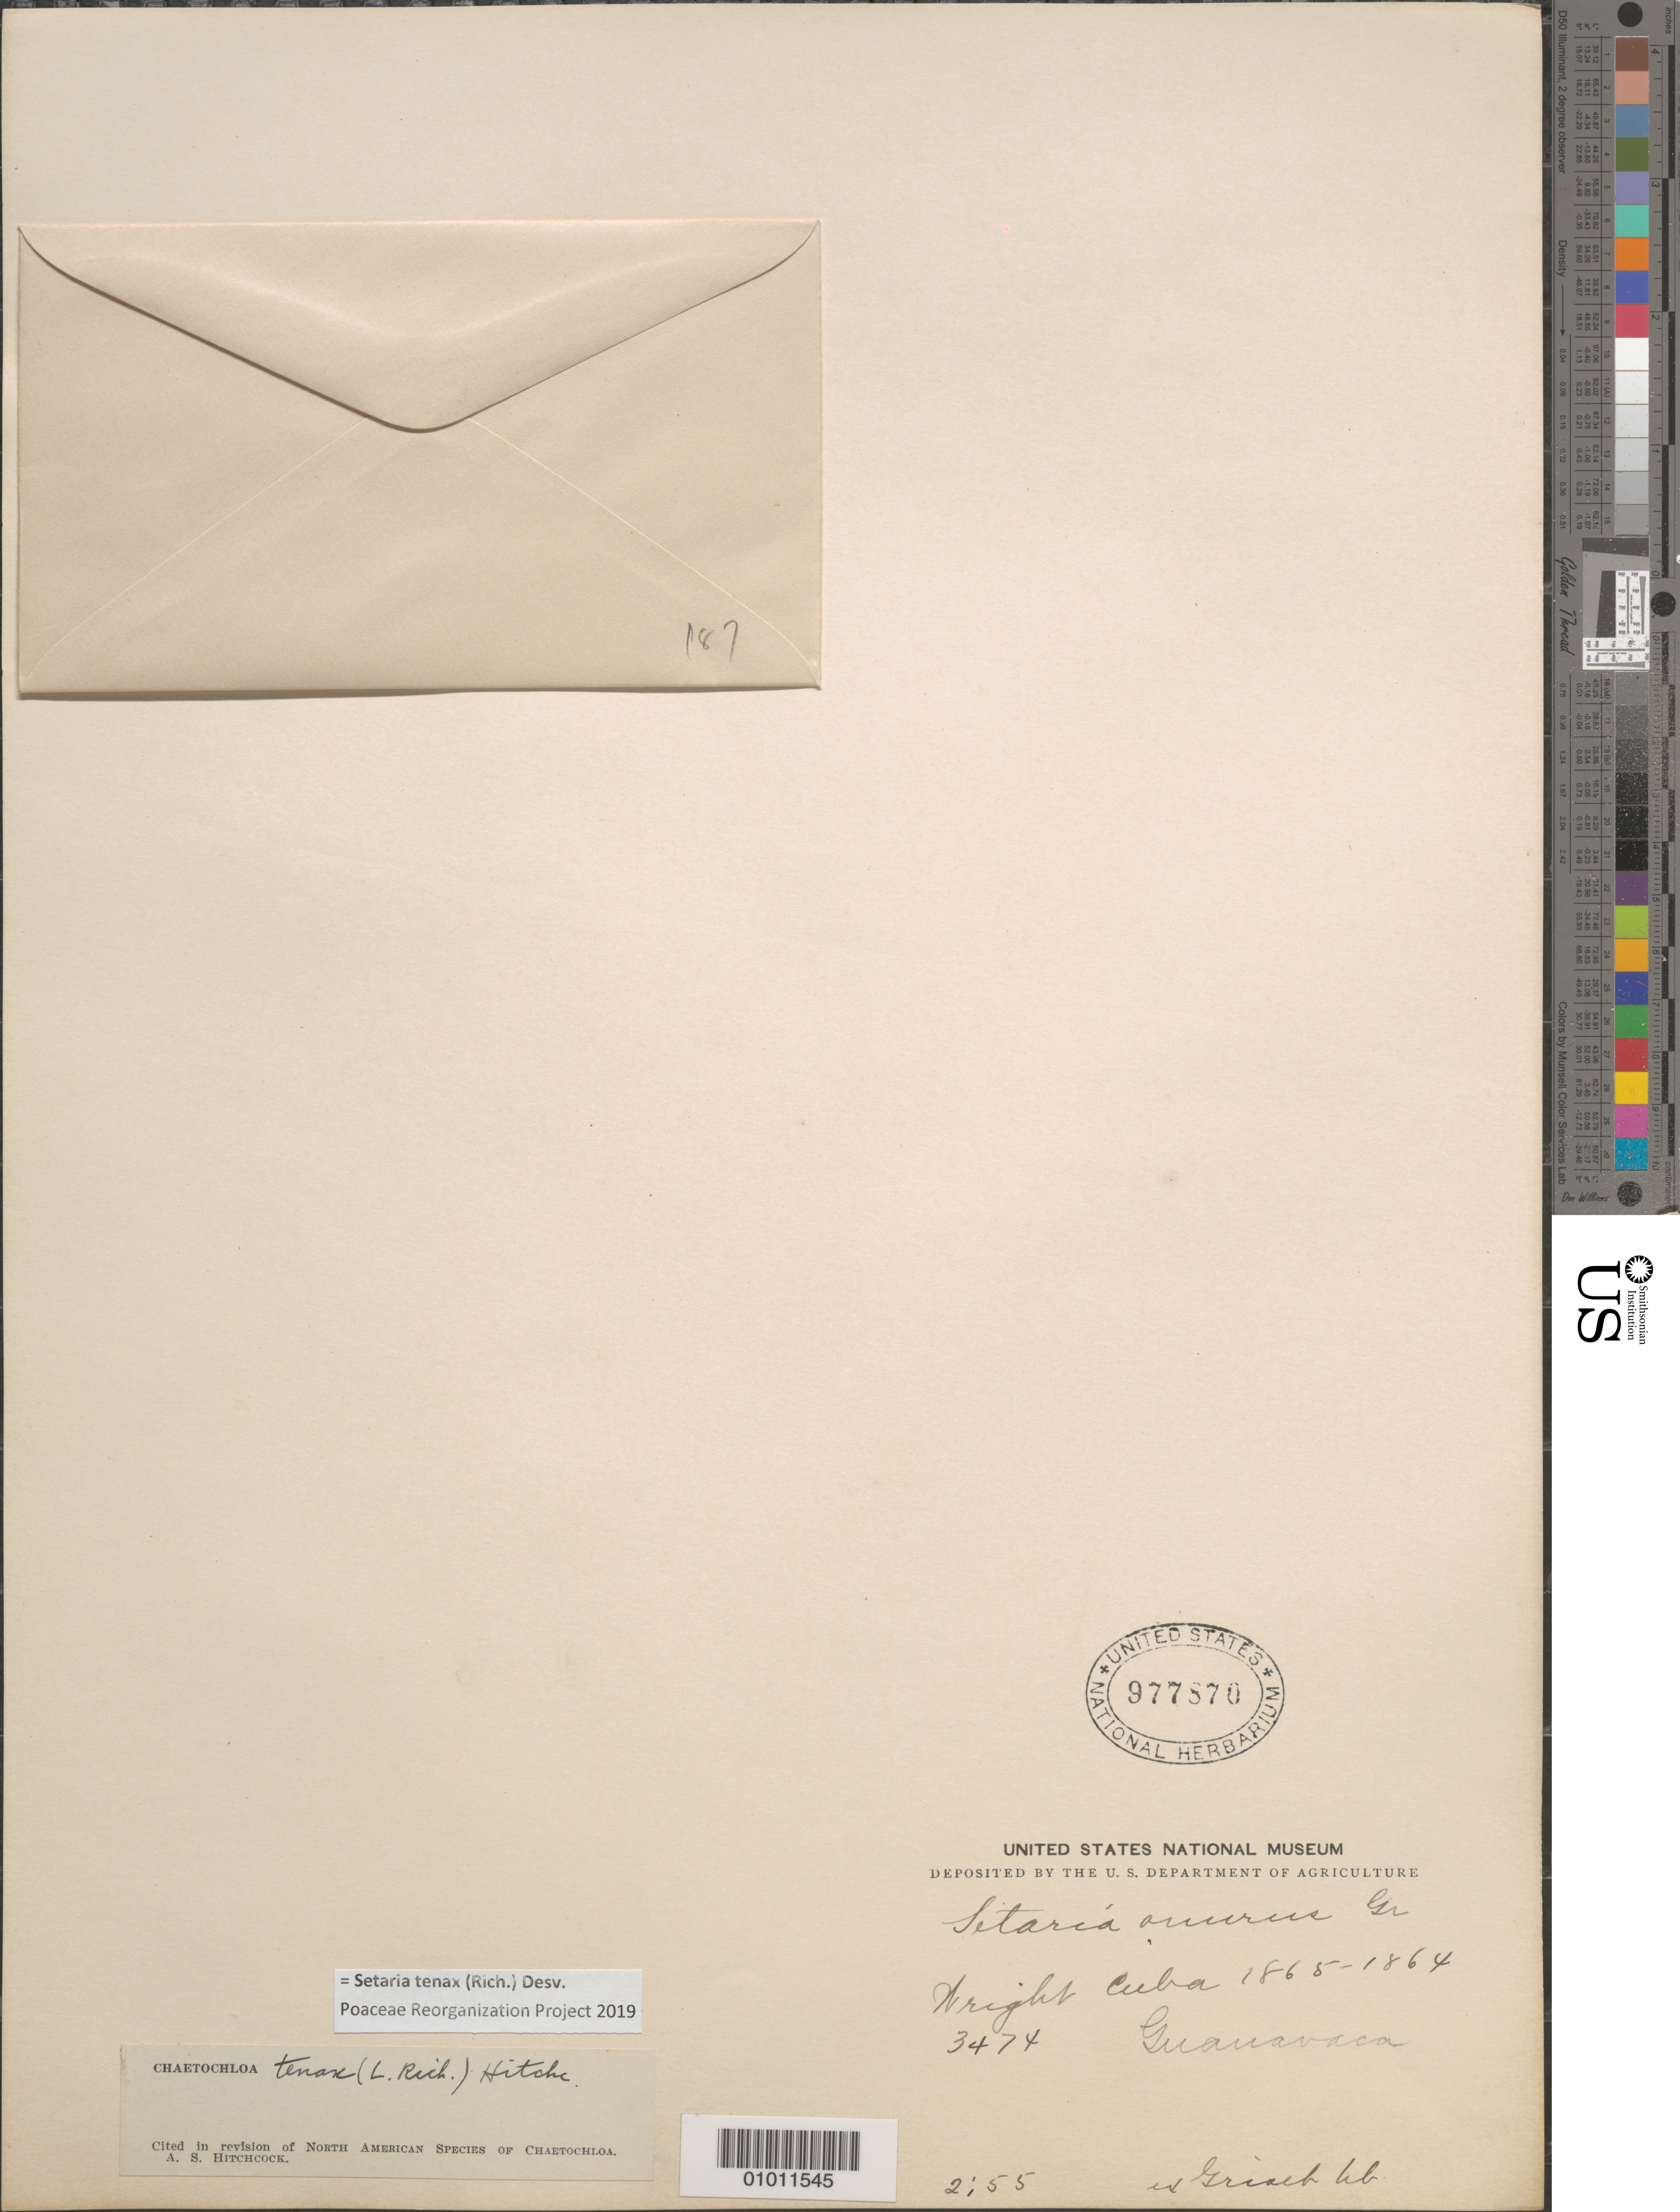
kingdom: Plantae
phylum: Tracheophyta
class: Liliopsida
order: Poales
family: Poaceae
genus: Setaria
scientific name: Setaria texana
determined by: Poaceae Reorganization Project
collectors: C. Wright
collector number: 3474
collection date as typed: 1864 to -- --- 1865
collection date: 1864/1865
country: Cuba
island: Cuba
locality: Guanavaca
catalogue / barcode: US 977870